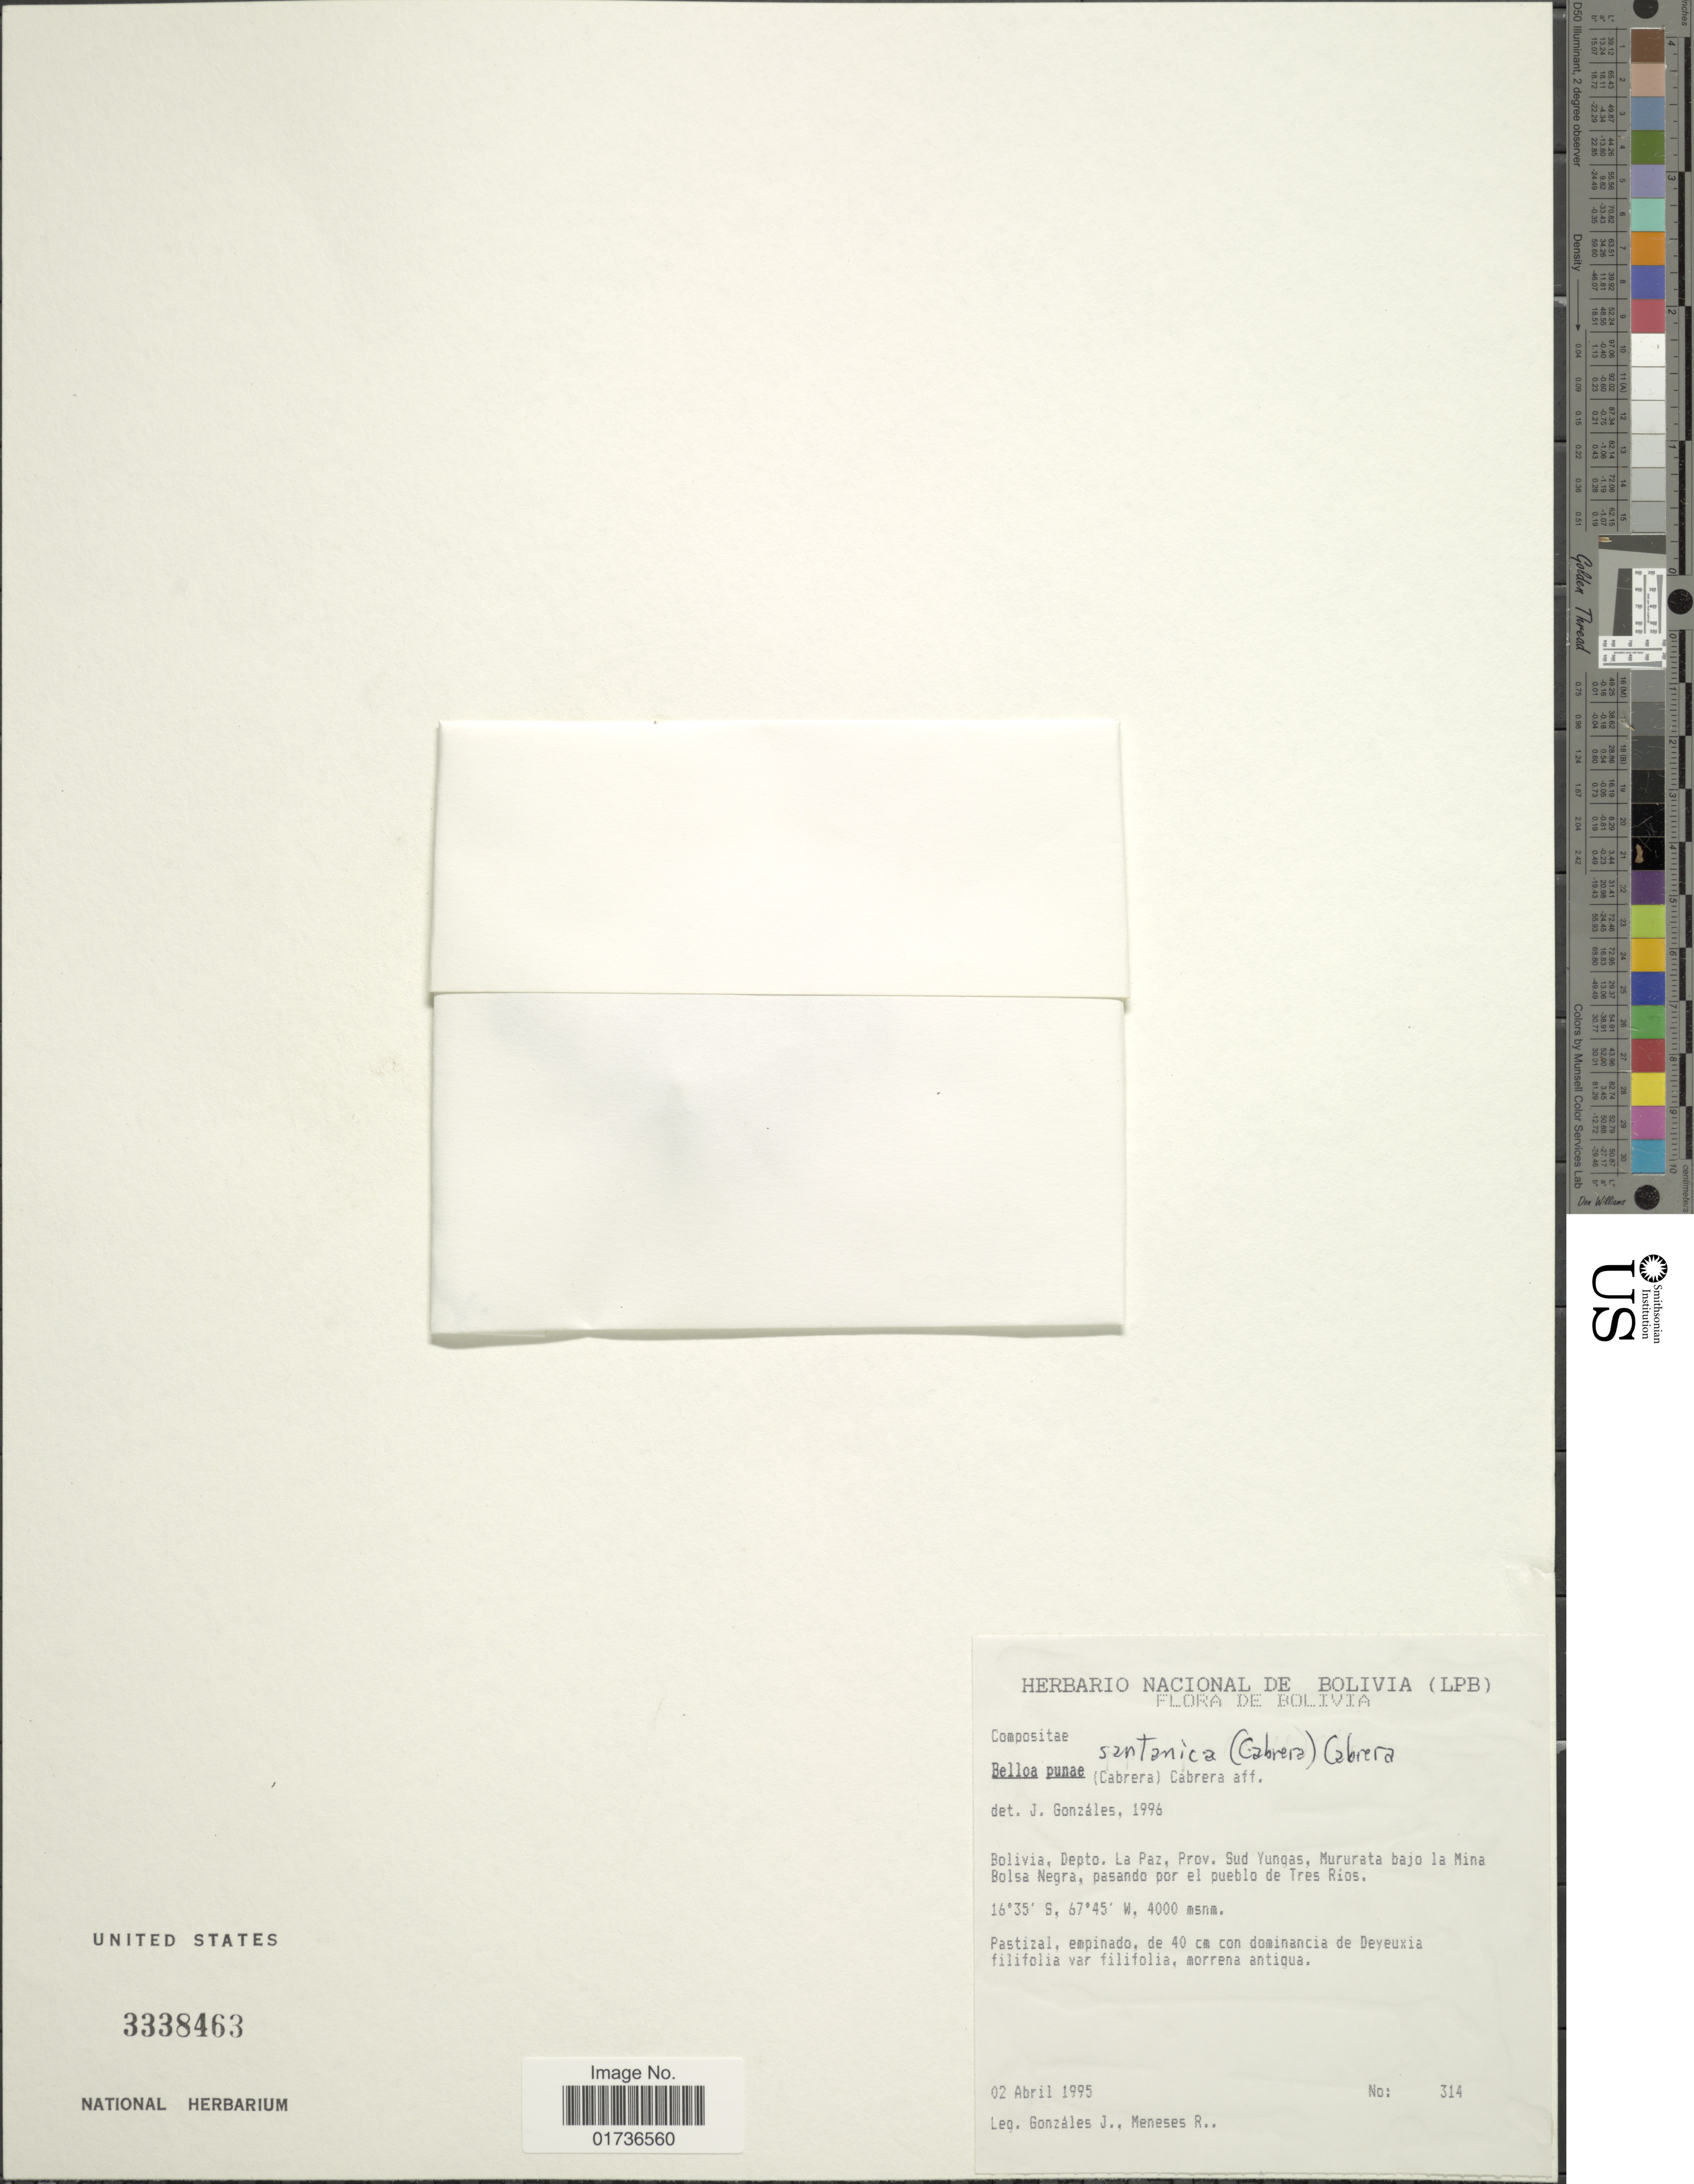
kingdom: Plantae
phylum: Tracheophyta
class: Magnoliopsida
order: Asterales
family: Asteraceae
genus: Belloa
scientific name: Belloa satanica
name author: (Cabrera) Cabrera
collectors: J. Gonzales & R. I. Meneses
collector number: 314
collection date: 1995-04-02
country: Bolivia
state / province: La Paz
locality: Depto. La Paz, Prov. Sud Yungas, Mururata bajo la Mina Bolsa Negra, pasando por el pueblo de Tres Rios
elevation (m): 4000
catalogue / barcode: US 3338463